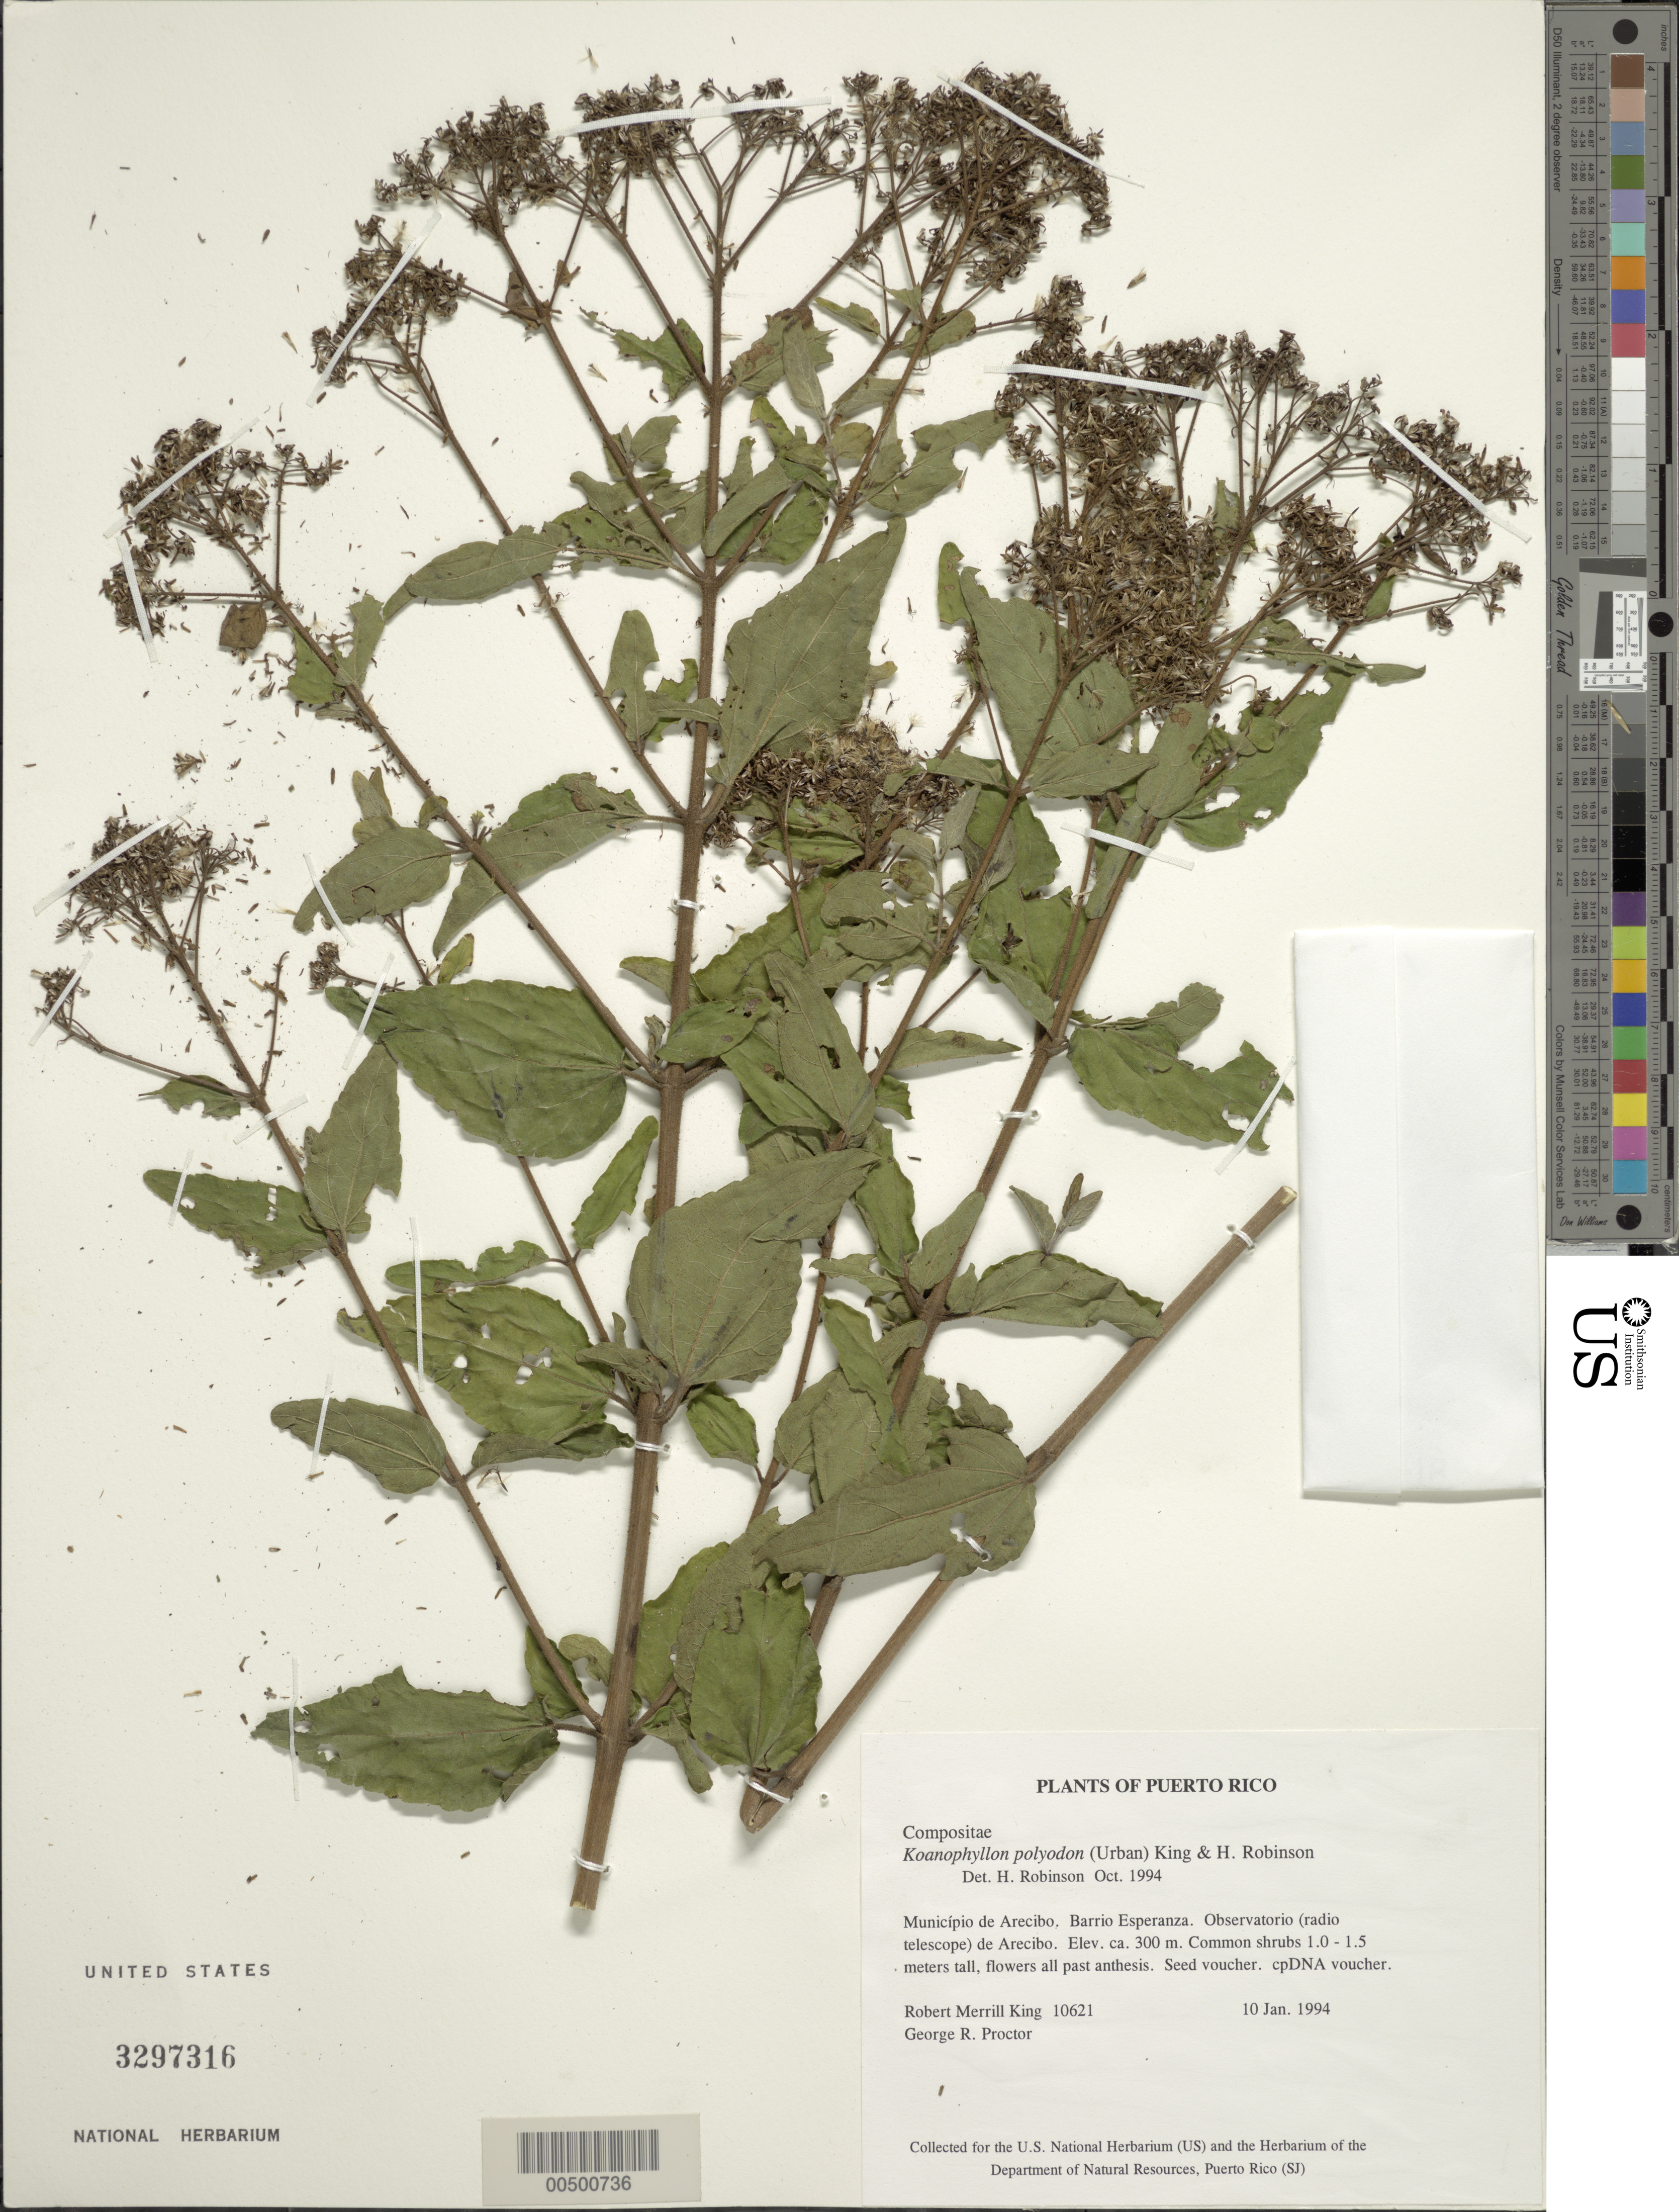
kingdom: Plantae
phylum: Tracheophyta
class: Magnoliopsida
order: Asterales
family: Asteraceae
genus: Koanophyllon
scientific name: Koanophyllon polyodon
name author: (Urb.) R.M. King & H. Rob.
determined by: Robinson, Harold E., (US)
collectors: R. M. King & G. Proctor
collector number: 10621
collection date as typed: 10 Jan 1994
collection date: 1994-01-10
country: Puerto Rico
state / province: Arecibo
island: Greater Antilles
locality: Barrio Esperanza. Observatorio (radio telescope) de Arecibo.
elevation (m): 300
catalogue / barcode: US 3297316